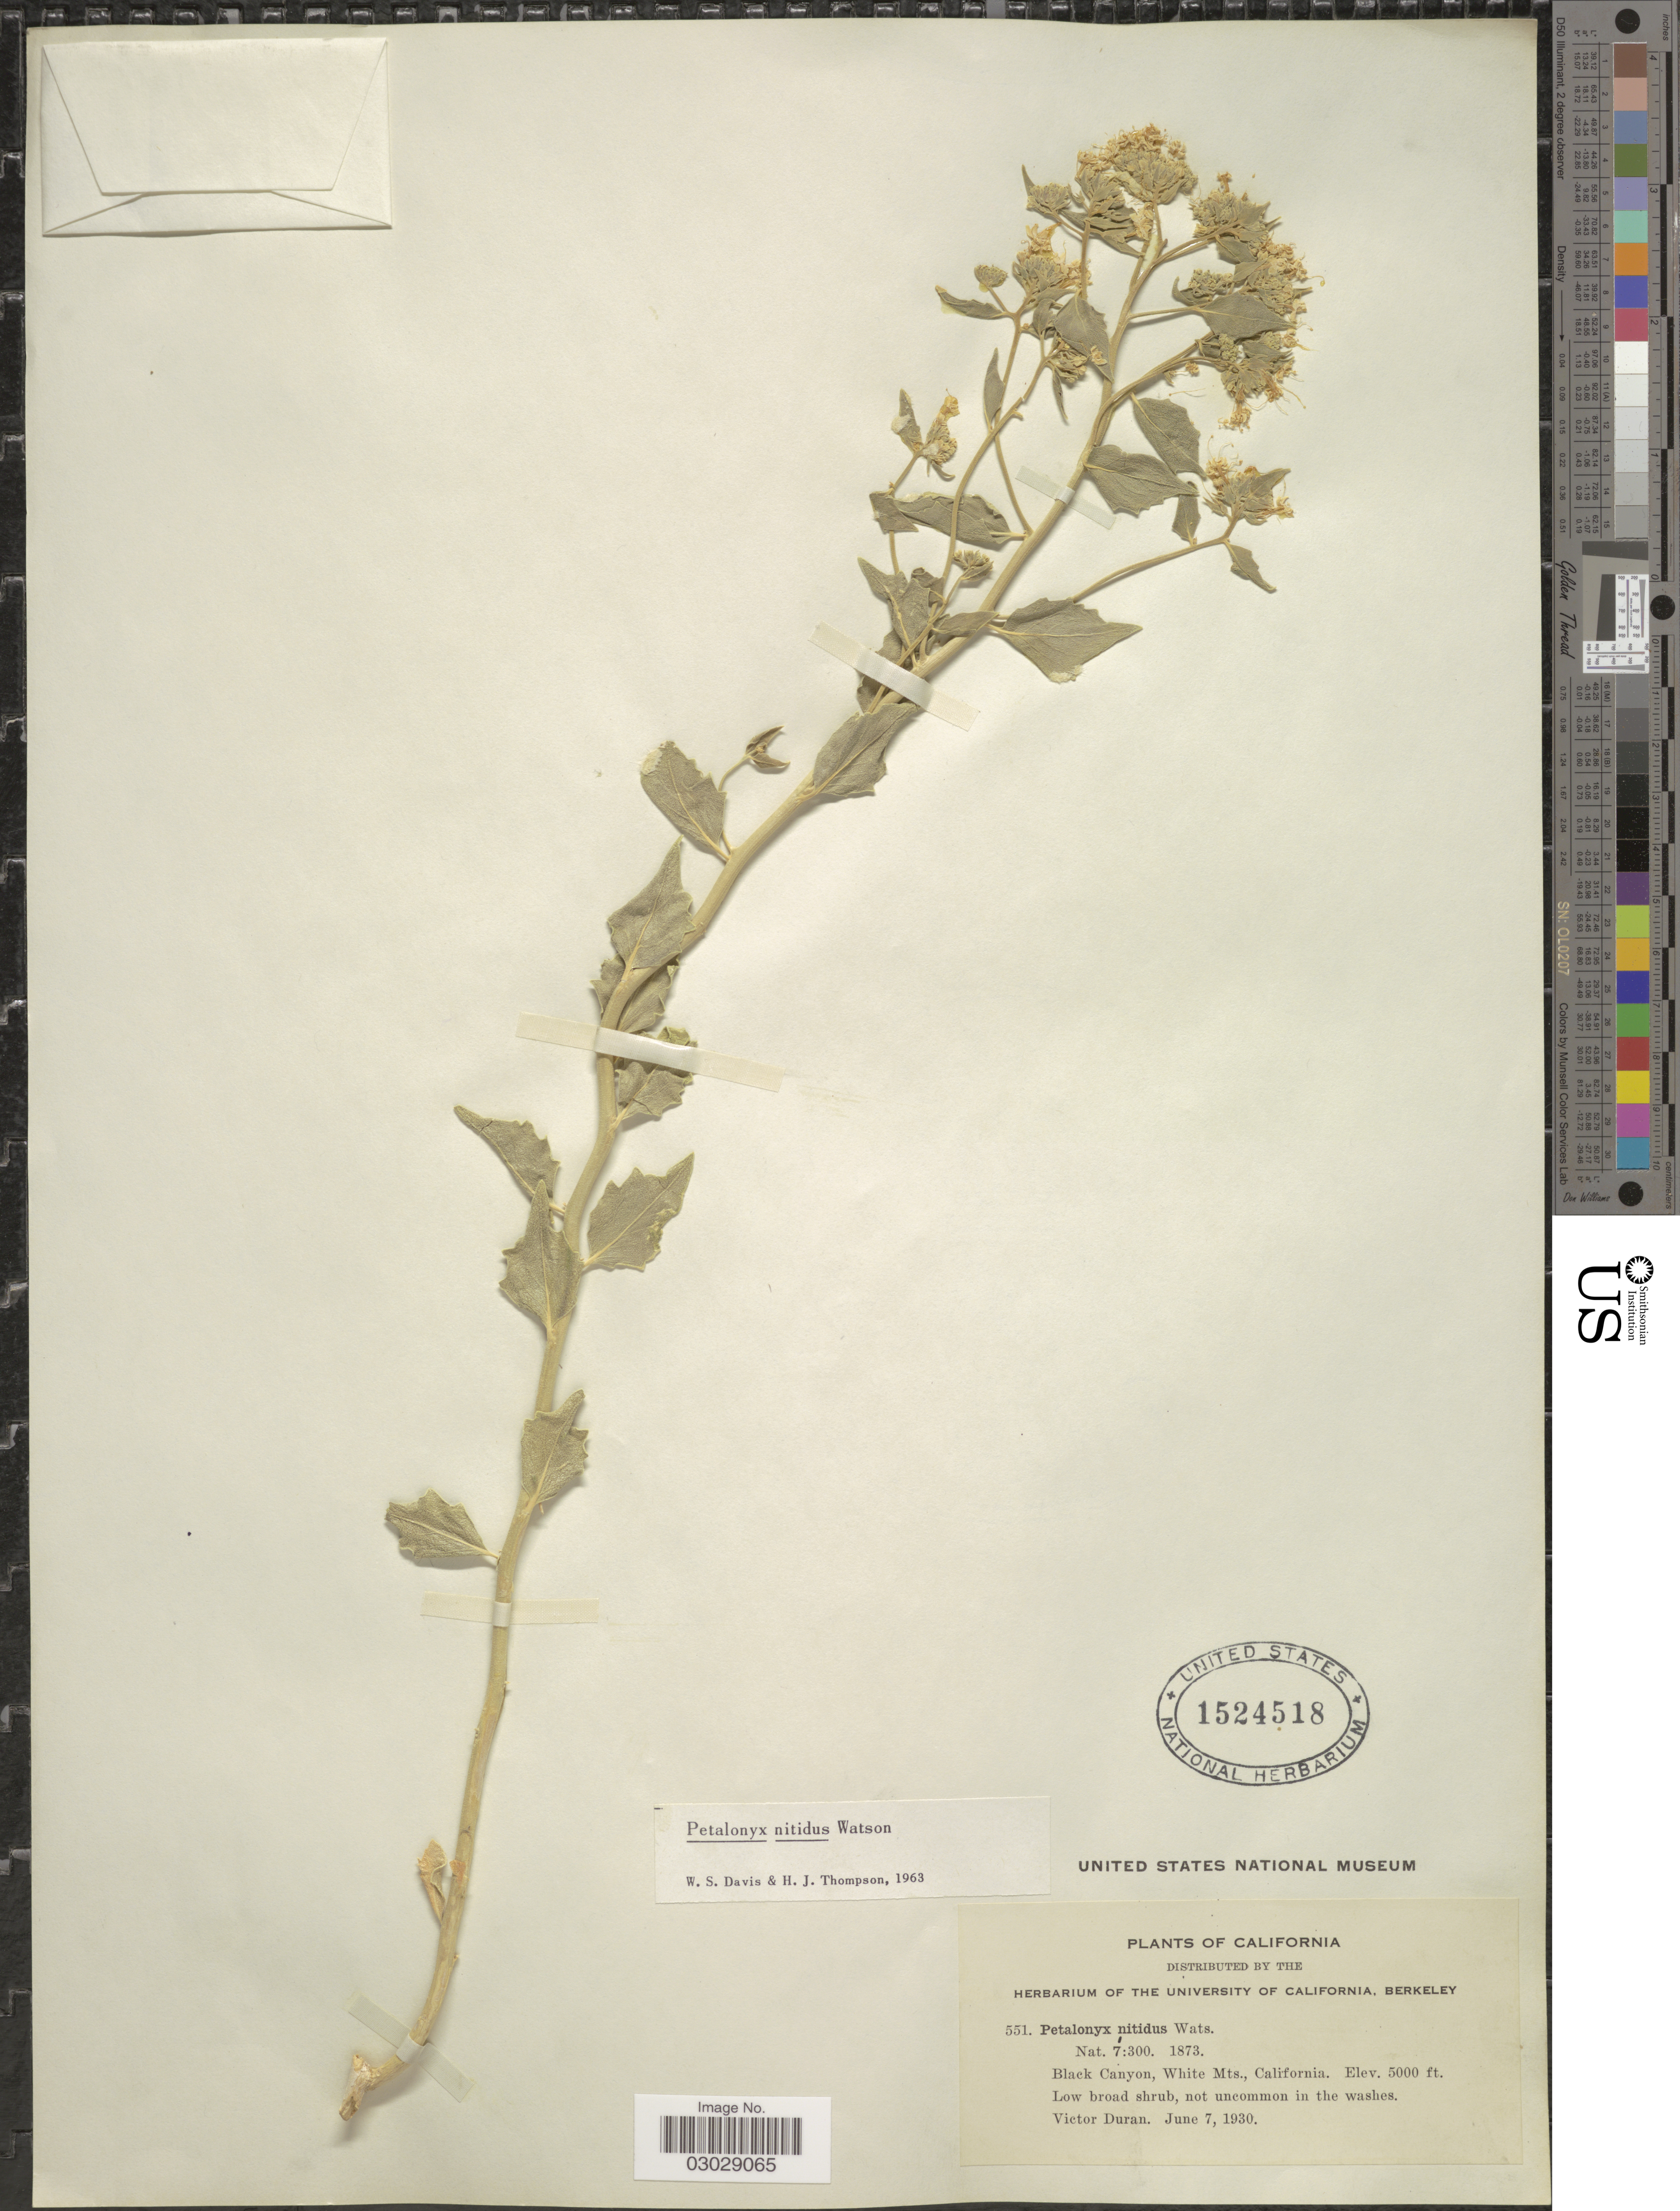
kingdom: Plantae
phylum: Tracheophyta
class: Magnoliopsida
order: Cornales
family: Loasaceae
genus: Petalonyx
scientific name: Petalonyx nitidus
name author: S. Watson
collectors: V. Duran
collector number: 551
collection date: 1930-06-07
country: United States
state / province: California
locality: Black Canyon, White Mts.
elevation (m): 1524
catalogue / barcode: US 1524518